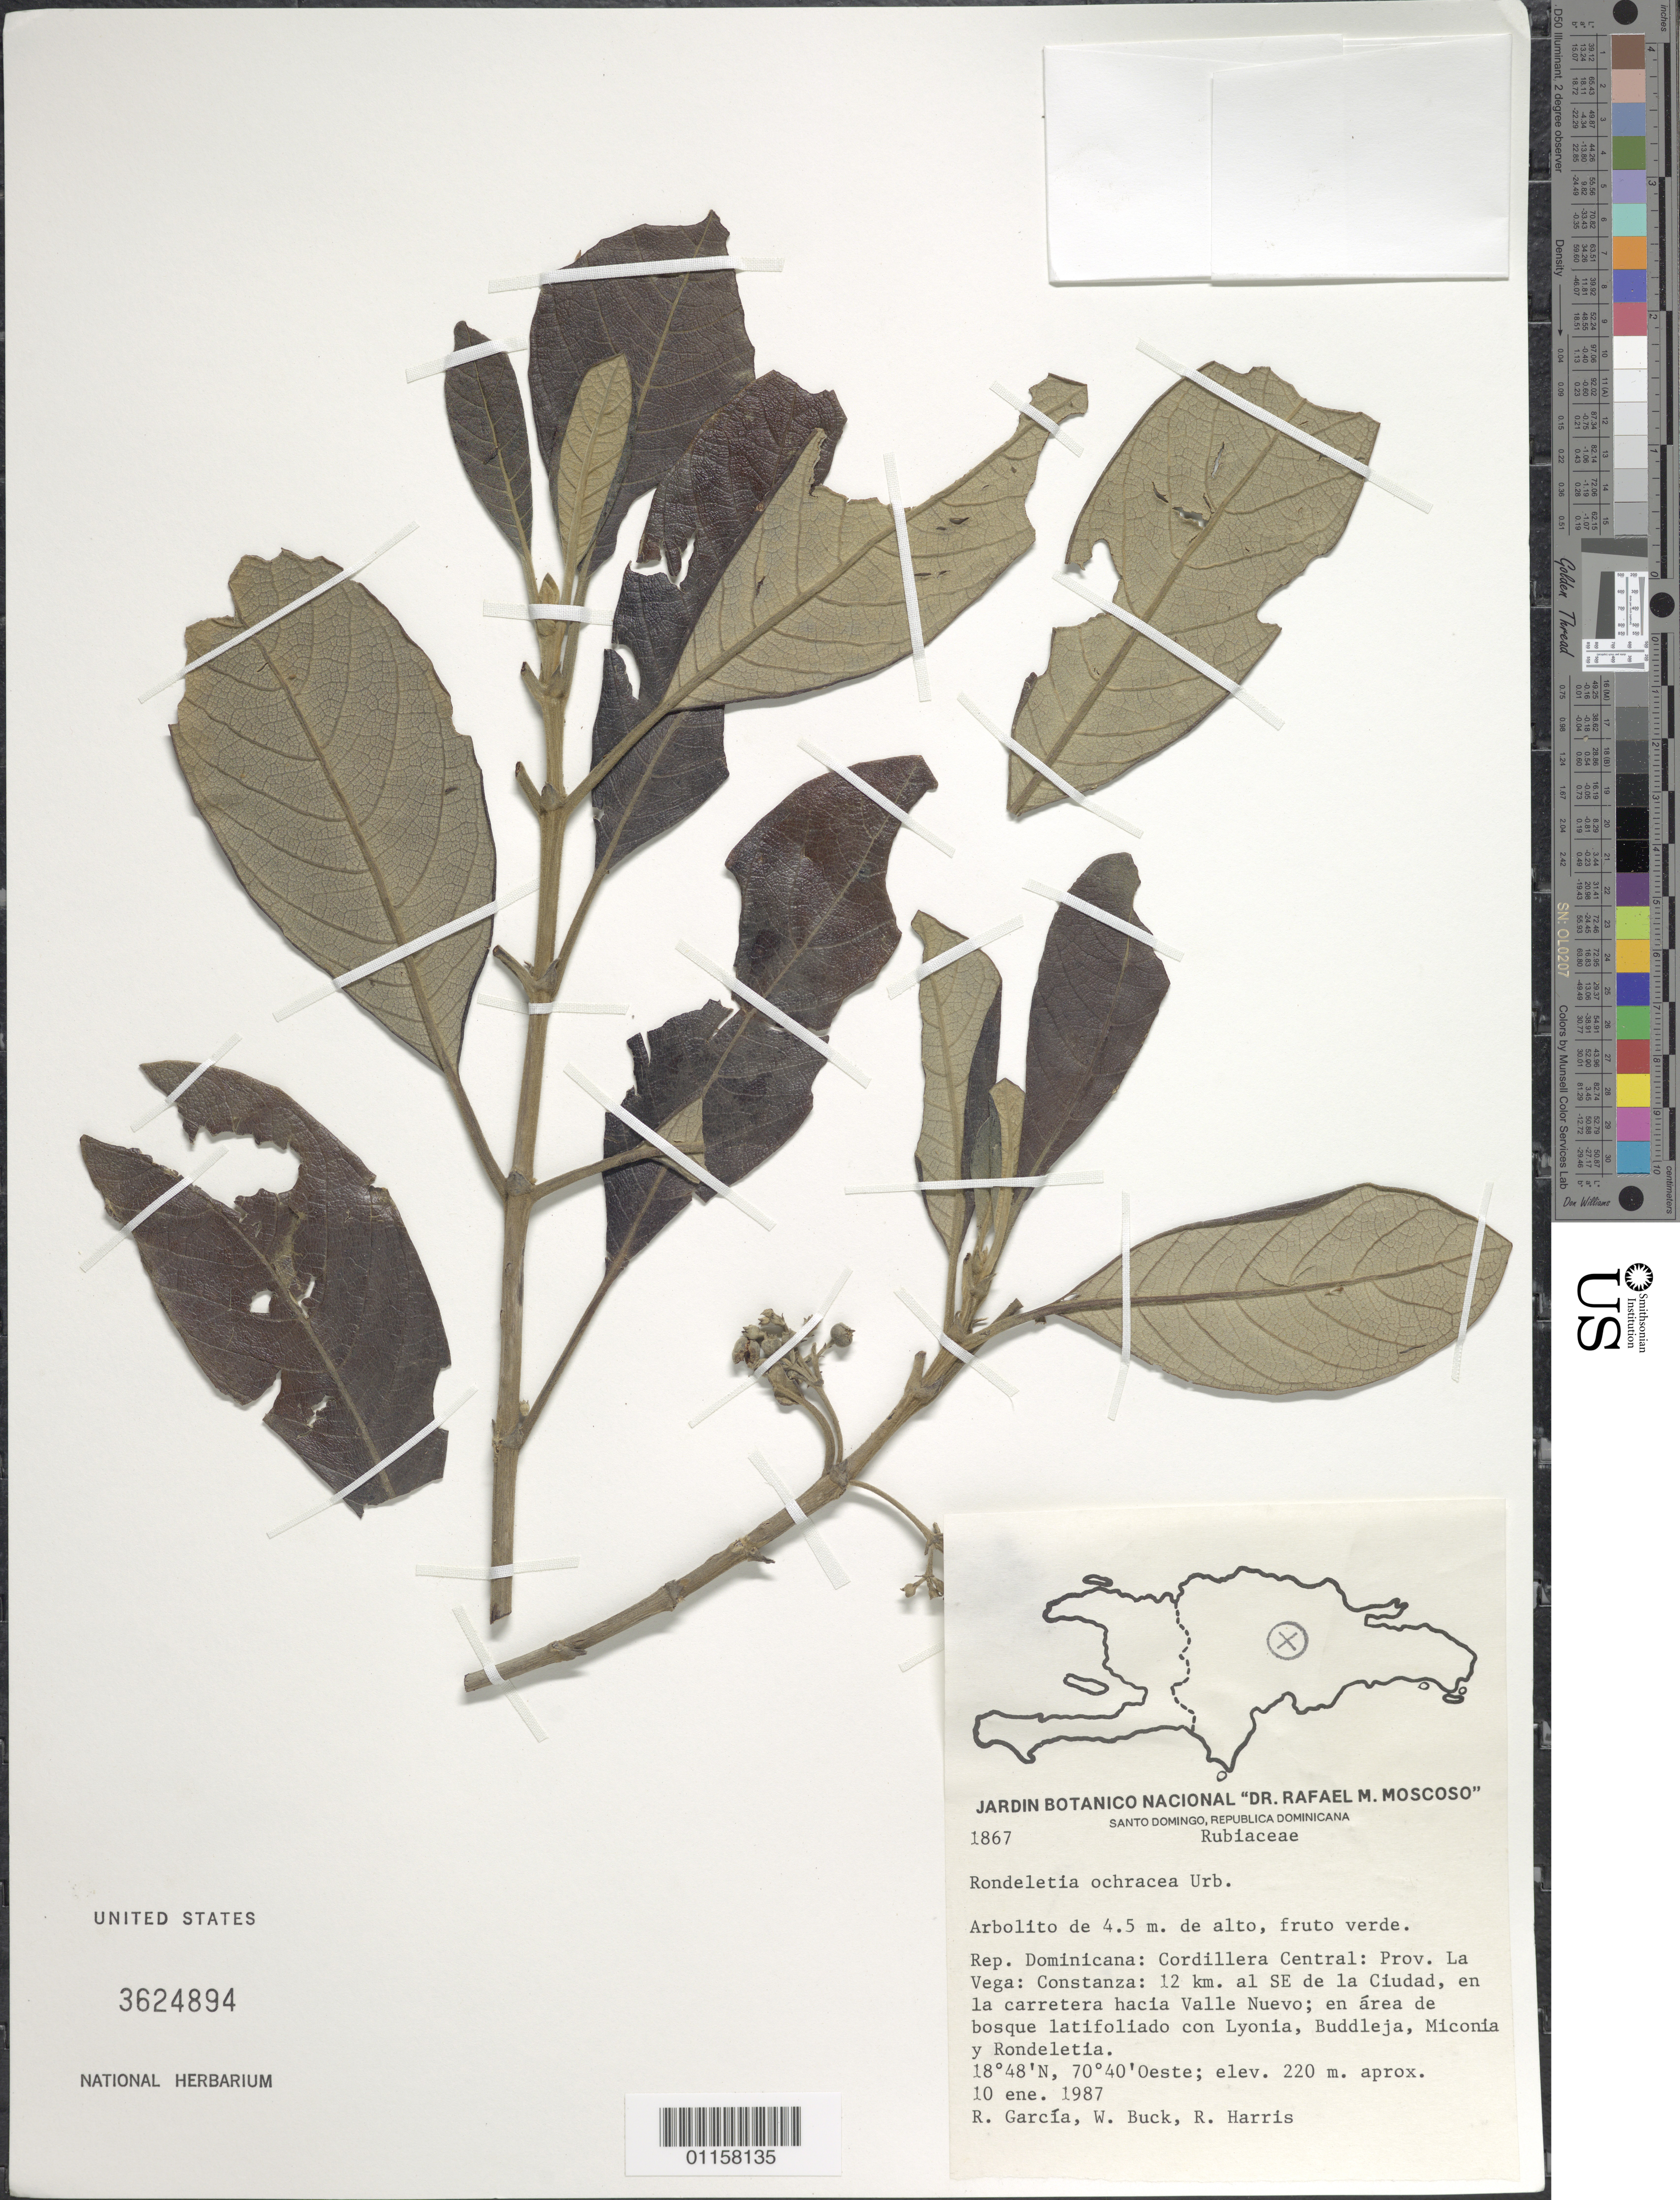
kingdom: Plantae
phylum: Tracheophyta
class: Magnoliopsida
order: Gentianales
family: Rubiaceae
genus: Rondeletia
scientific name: Rondeletia ochracea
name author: Urb.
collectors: R. G. García, W. R. Buck & R. C. Harris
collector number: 1867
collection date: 1987-01-10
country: Dominican Republic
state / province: La Vega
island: Hispaniola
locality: Cordillera Central; Constanza, 12 km al SE de la Ciudad, en la carretera hacia Valle Nuevo..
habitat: En área de bosque latifoliado con Lyonia, Buddleja, Miconia y Rondeletia.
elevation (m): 220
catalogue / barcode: US 3624894